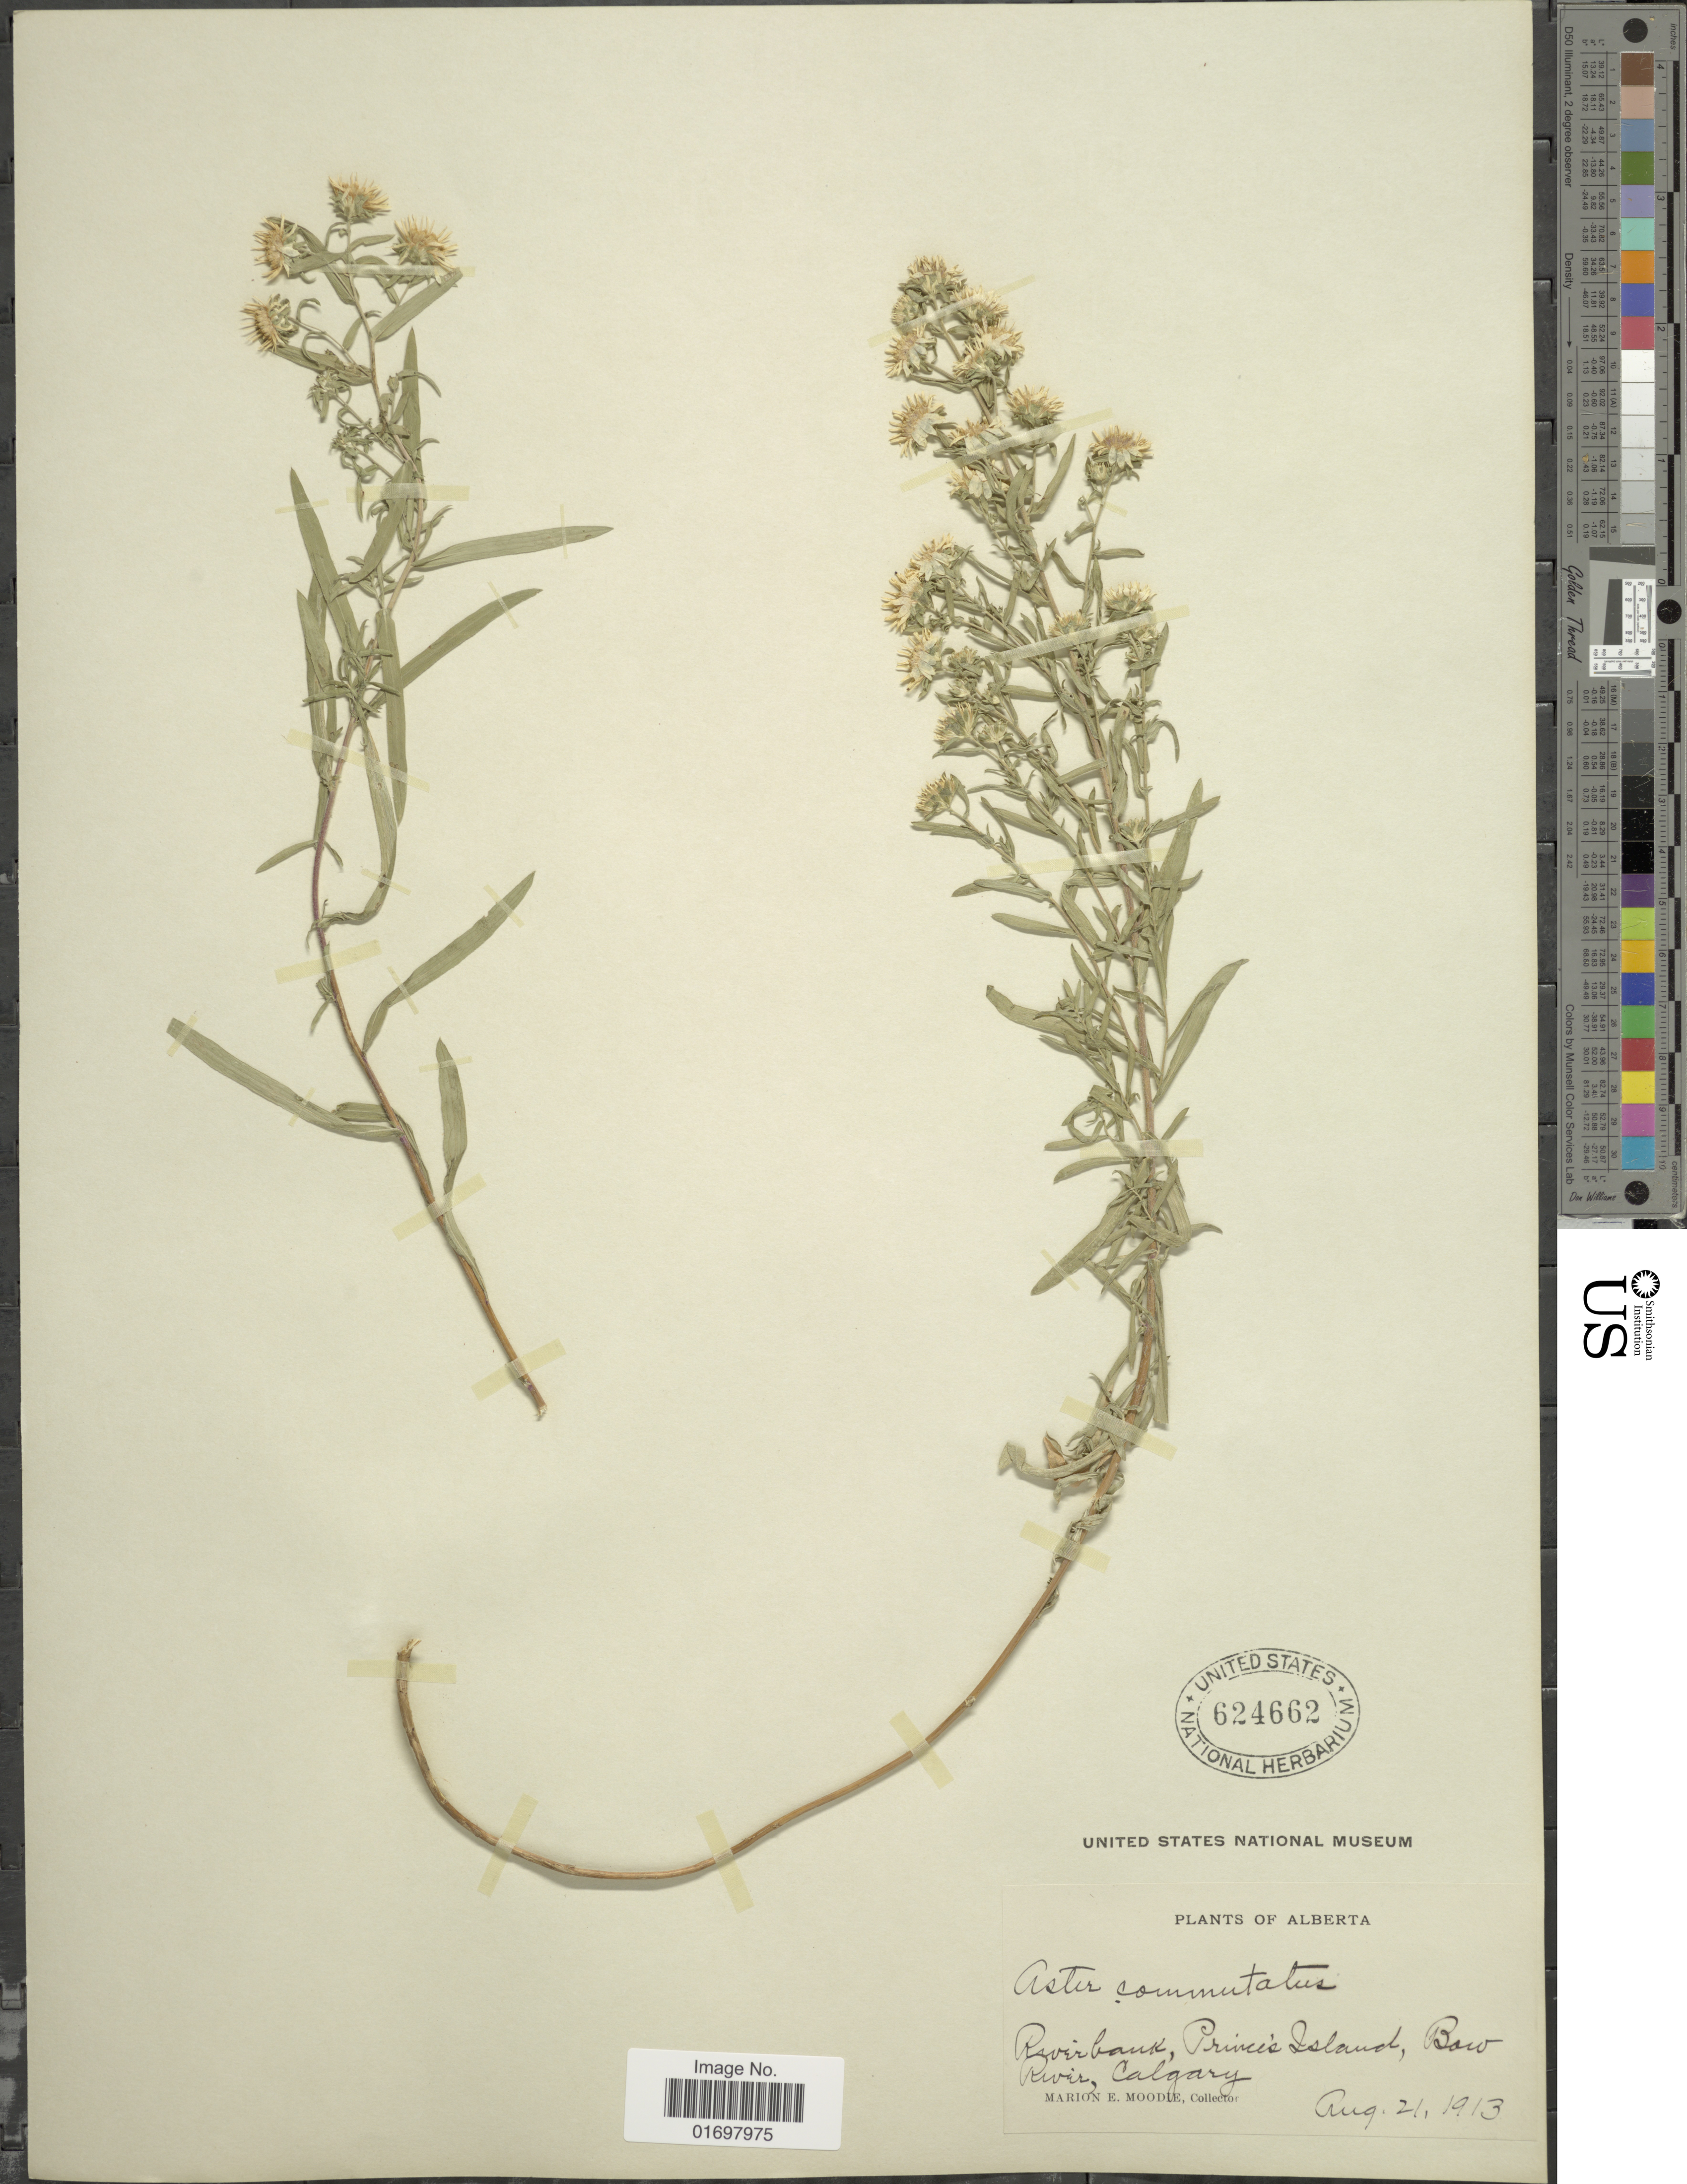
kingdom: Plantae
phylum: Tracheophyta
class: Magnoliopsida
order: Asterales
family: Asteraceae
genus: Symphyotrichum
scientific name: Symphyotrichum falcatum var. commutatum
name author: (Torr. & A. Gray) G.L. Nesom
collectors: M. E. Moodie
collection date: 1913-08-21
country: Canada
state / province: Alberta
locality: Alberta, River bank, Primes Island, Bow River, Calcary.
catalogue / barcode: US 624662